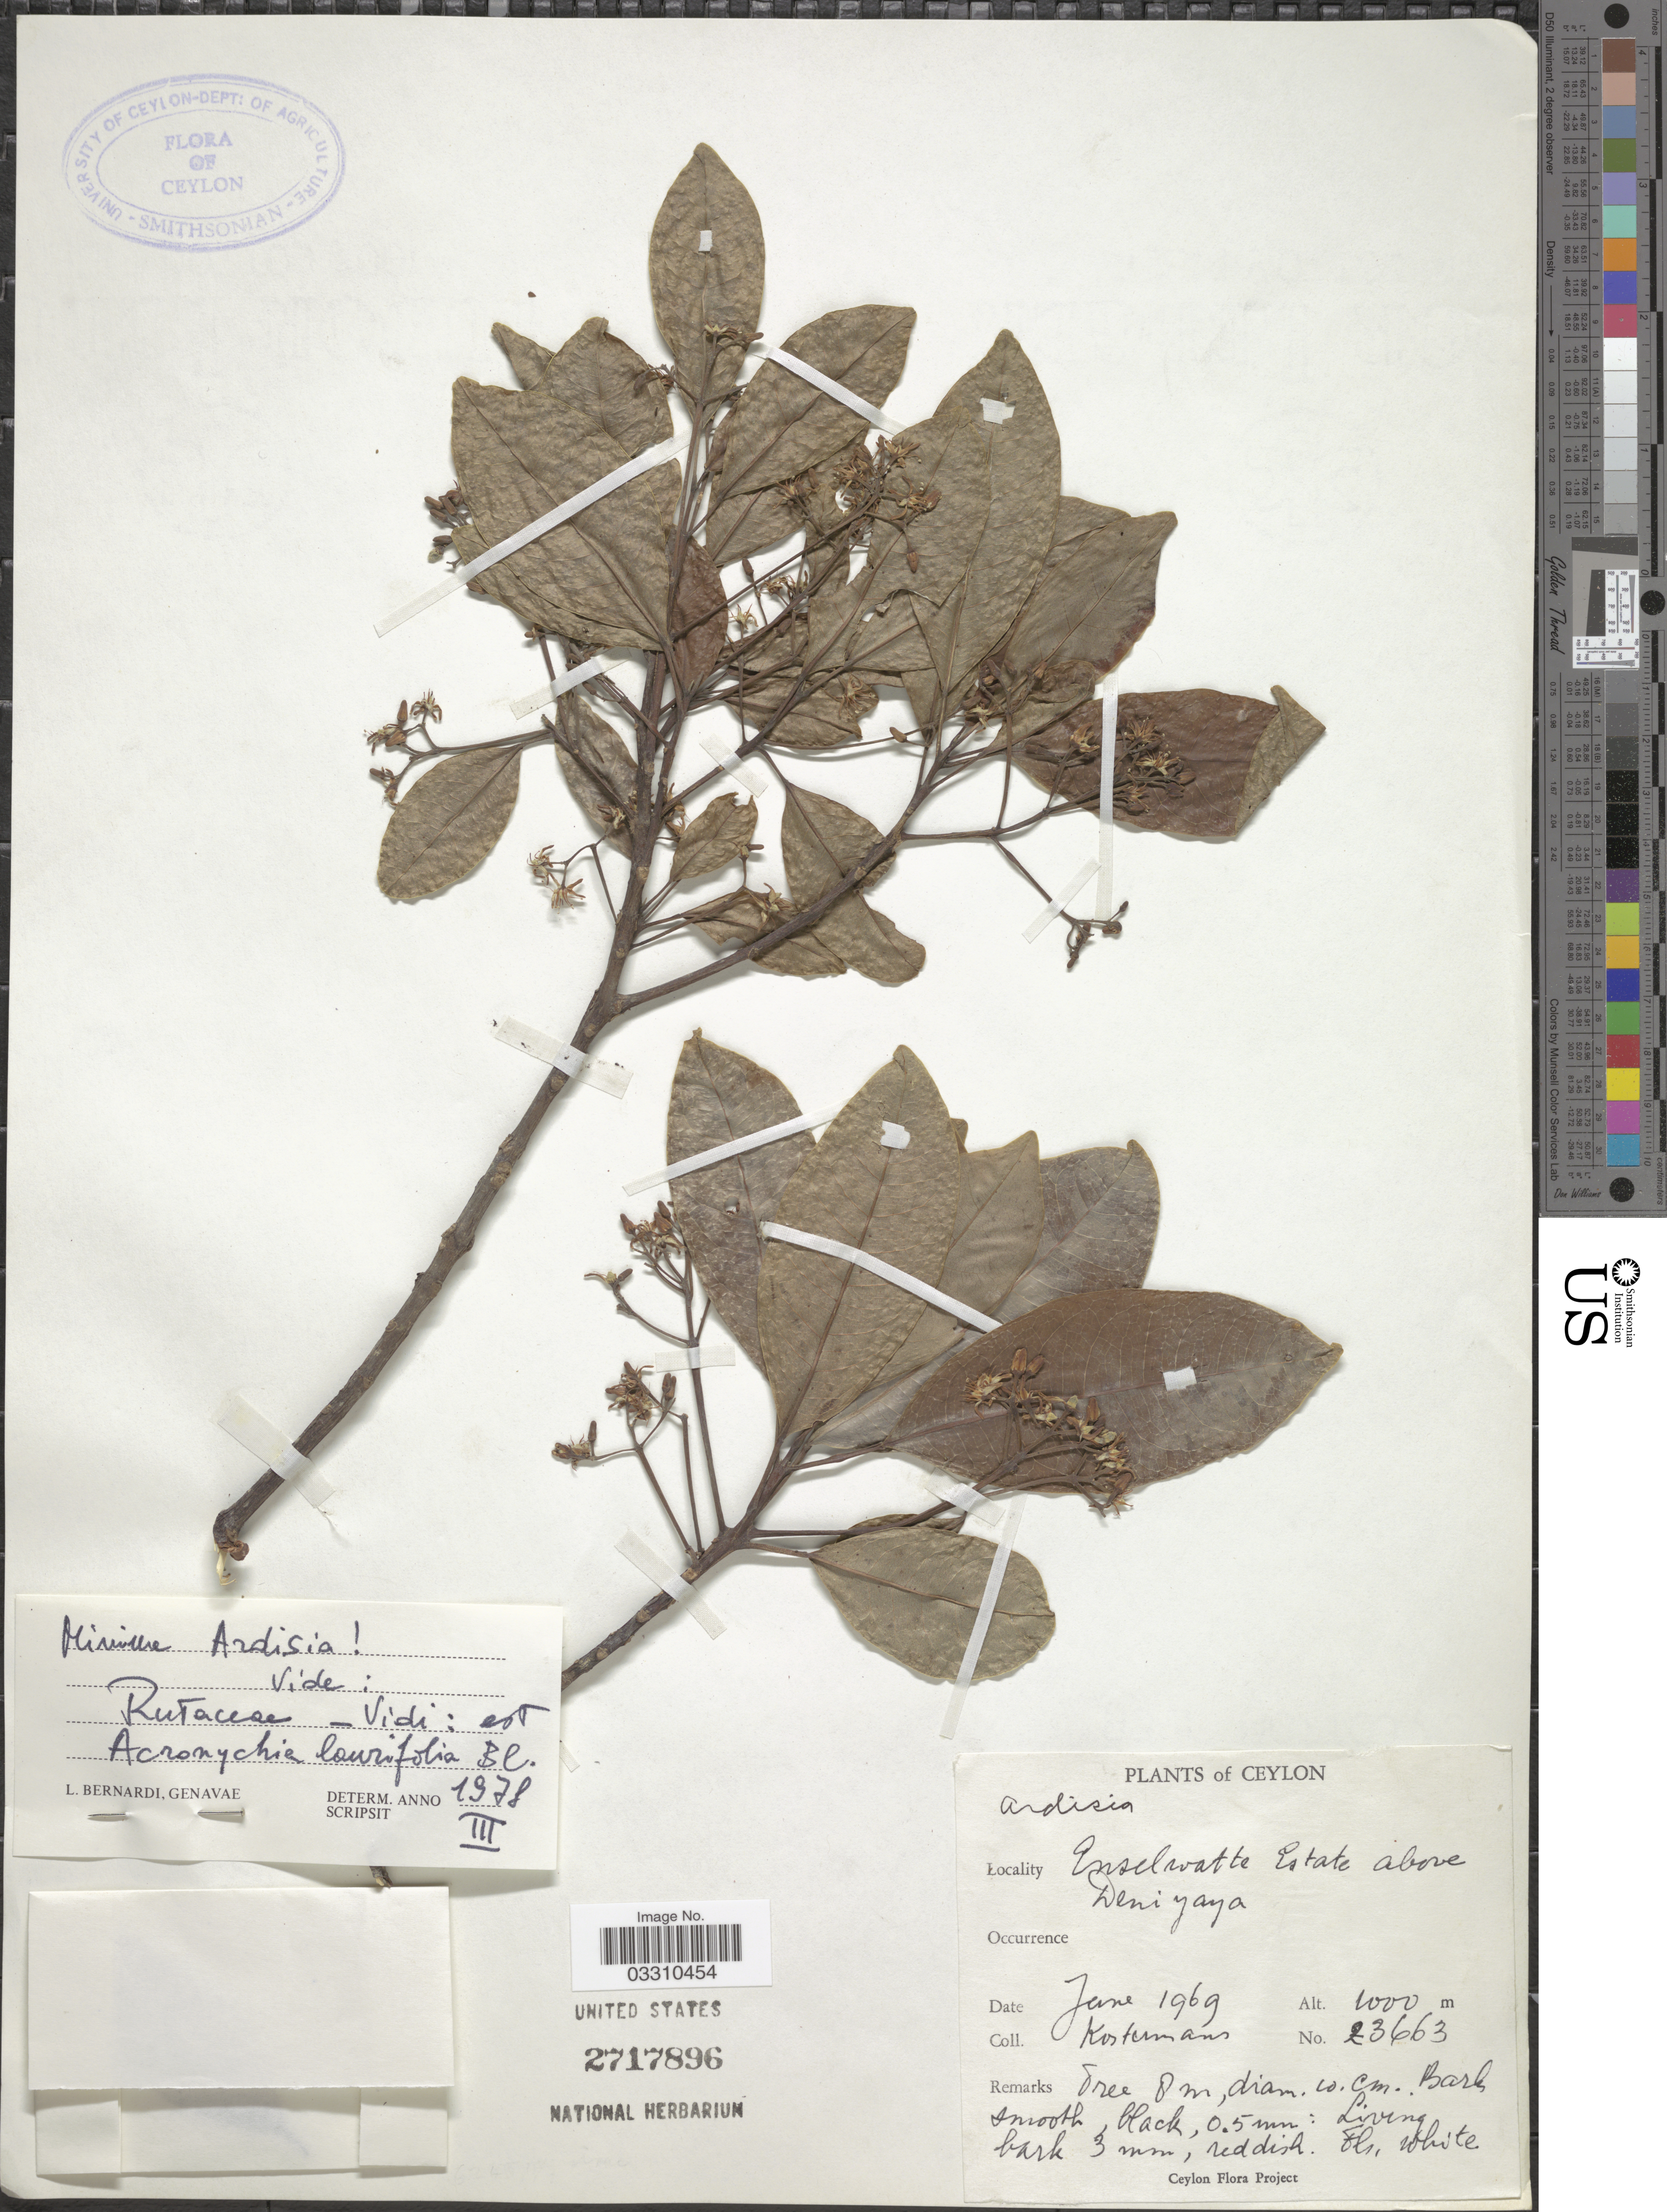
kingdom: Plantae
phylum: Tracheophyta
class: Magnoliopsida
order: Sapindales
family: Rutaceae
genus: Acronychia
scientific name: Acronychia pedunculata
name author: (L.) Miq.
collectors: Kostermans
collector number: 23663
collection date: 1969-06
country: Sri Lanka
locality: Ceylon, Enselwatte Estate above Deniyaya.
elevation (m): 1000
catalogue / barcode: US 2717896